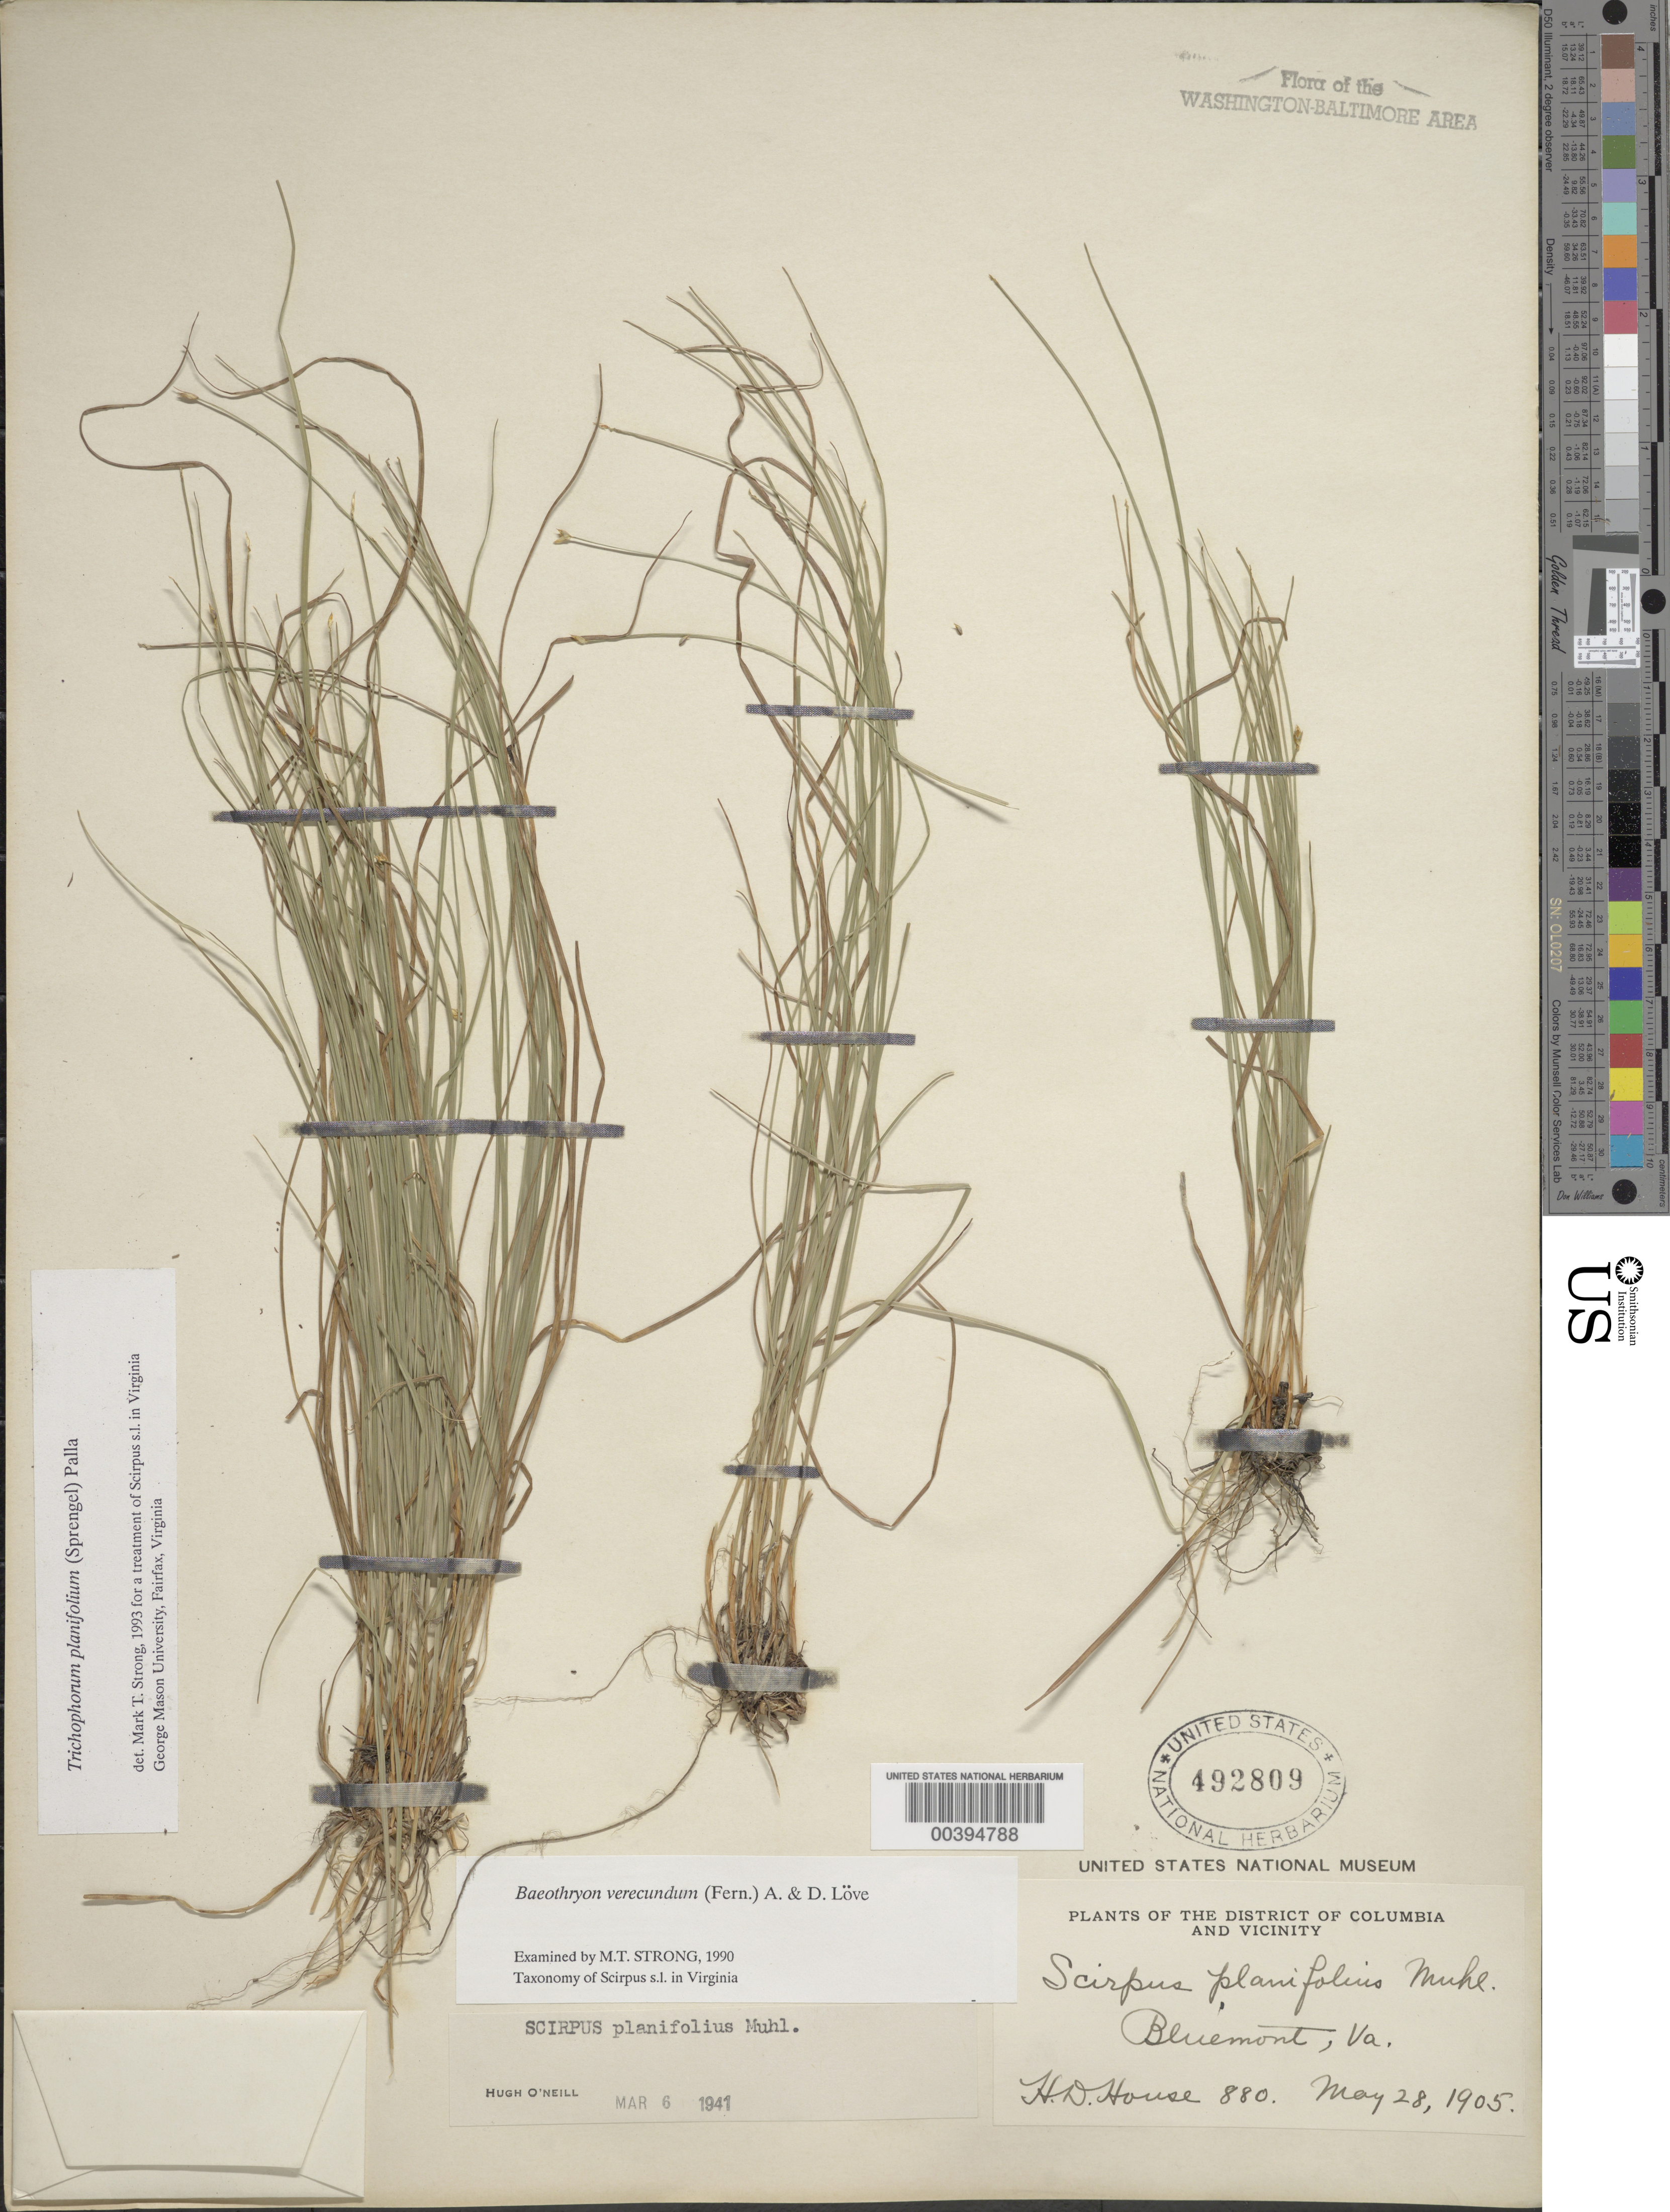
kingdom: Plantae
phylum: Tracheophyta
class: Liliopsida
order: Poales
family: Cyperaceae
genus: Trichophorum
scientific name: Trichophorum planifolium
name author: (Spreng.) Palla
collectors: H. D. House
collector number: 880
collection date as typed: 28 May 1905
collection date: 1905-05-28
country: United States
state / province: Virginia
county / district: Loudoun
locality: Bluemont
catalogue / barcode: US 492809